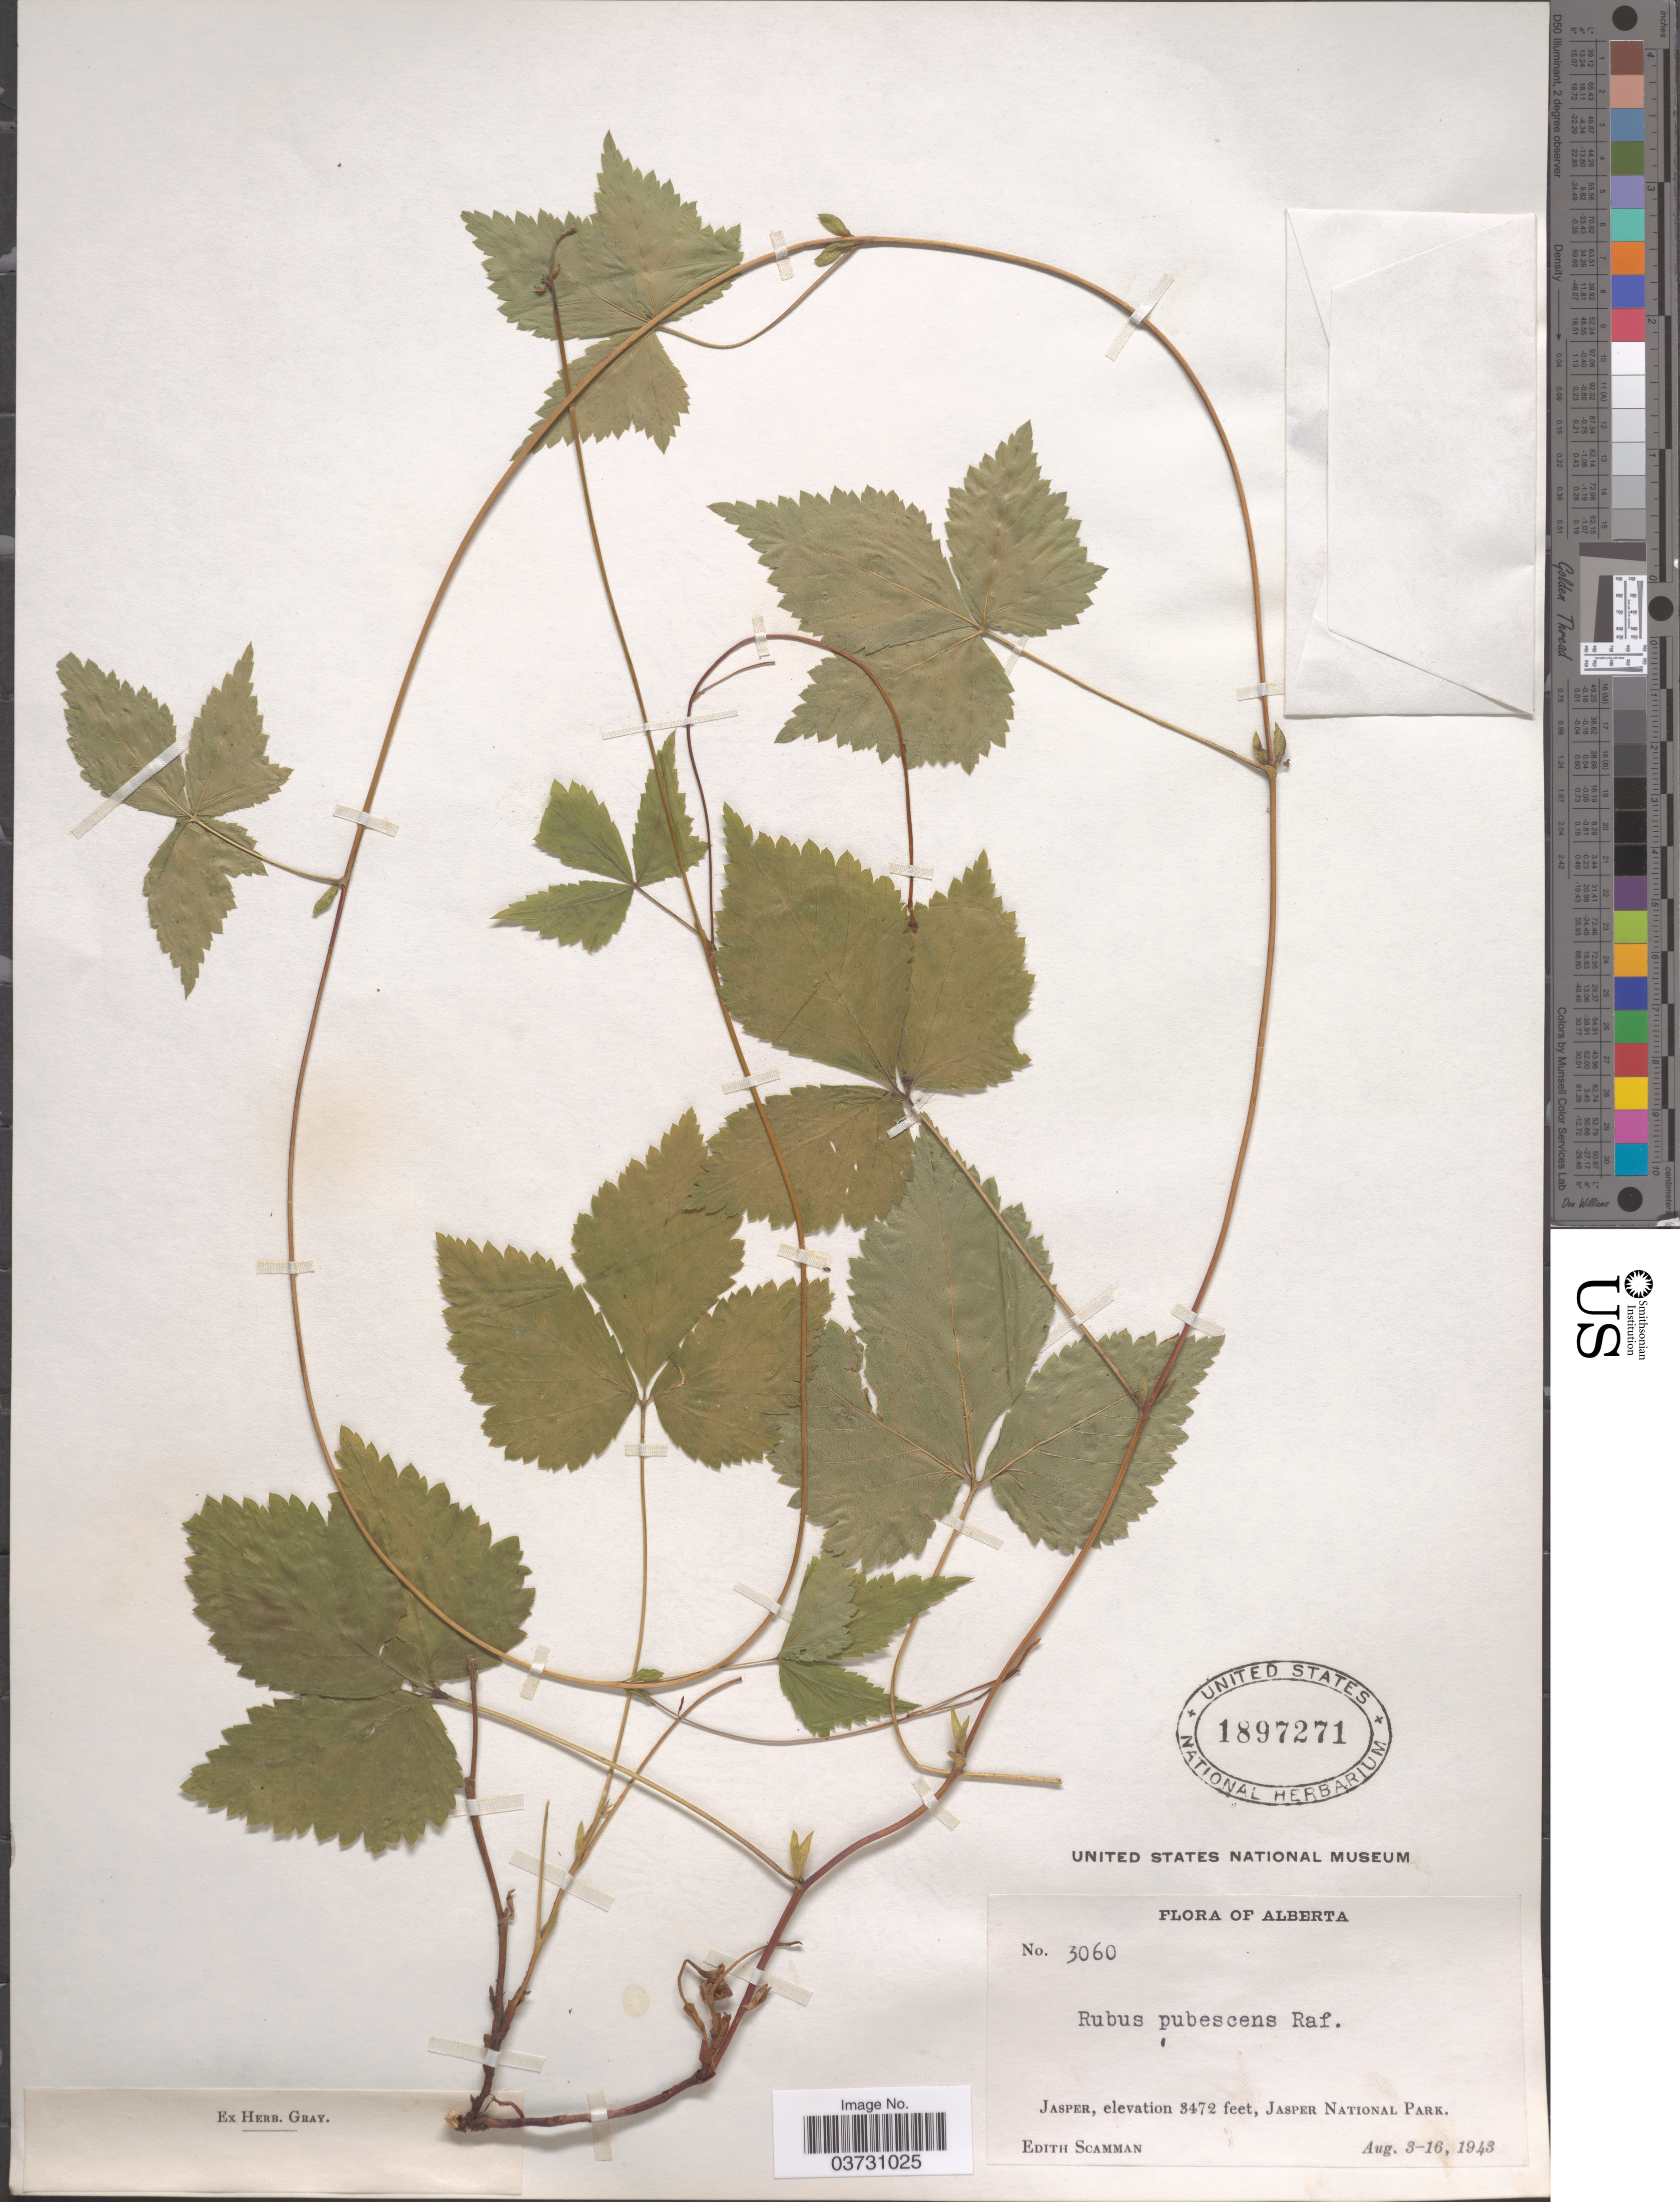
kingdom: Plantae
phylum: Tracheophyta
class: Magnoliopsida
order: Rosales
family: Rosaceae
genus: Rubus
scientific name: Rubus pubescens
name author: Raf.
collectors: E. Scamman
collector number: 3060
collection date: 1943-08-03/1943-08-16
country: Canada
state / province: Alberta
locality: Jasper, Jasper National Park.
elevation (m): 1058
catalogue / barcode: US 1897271